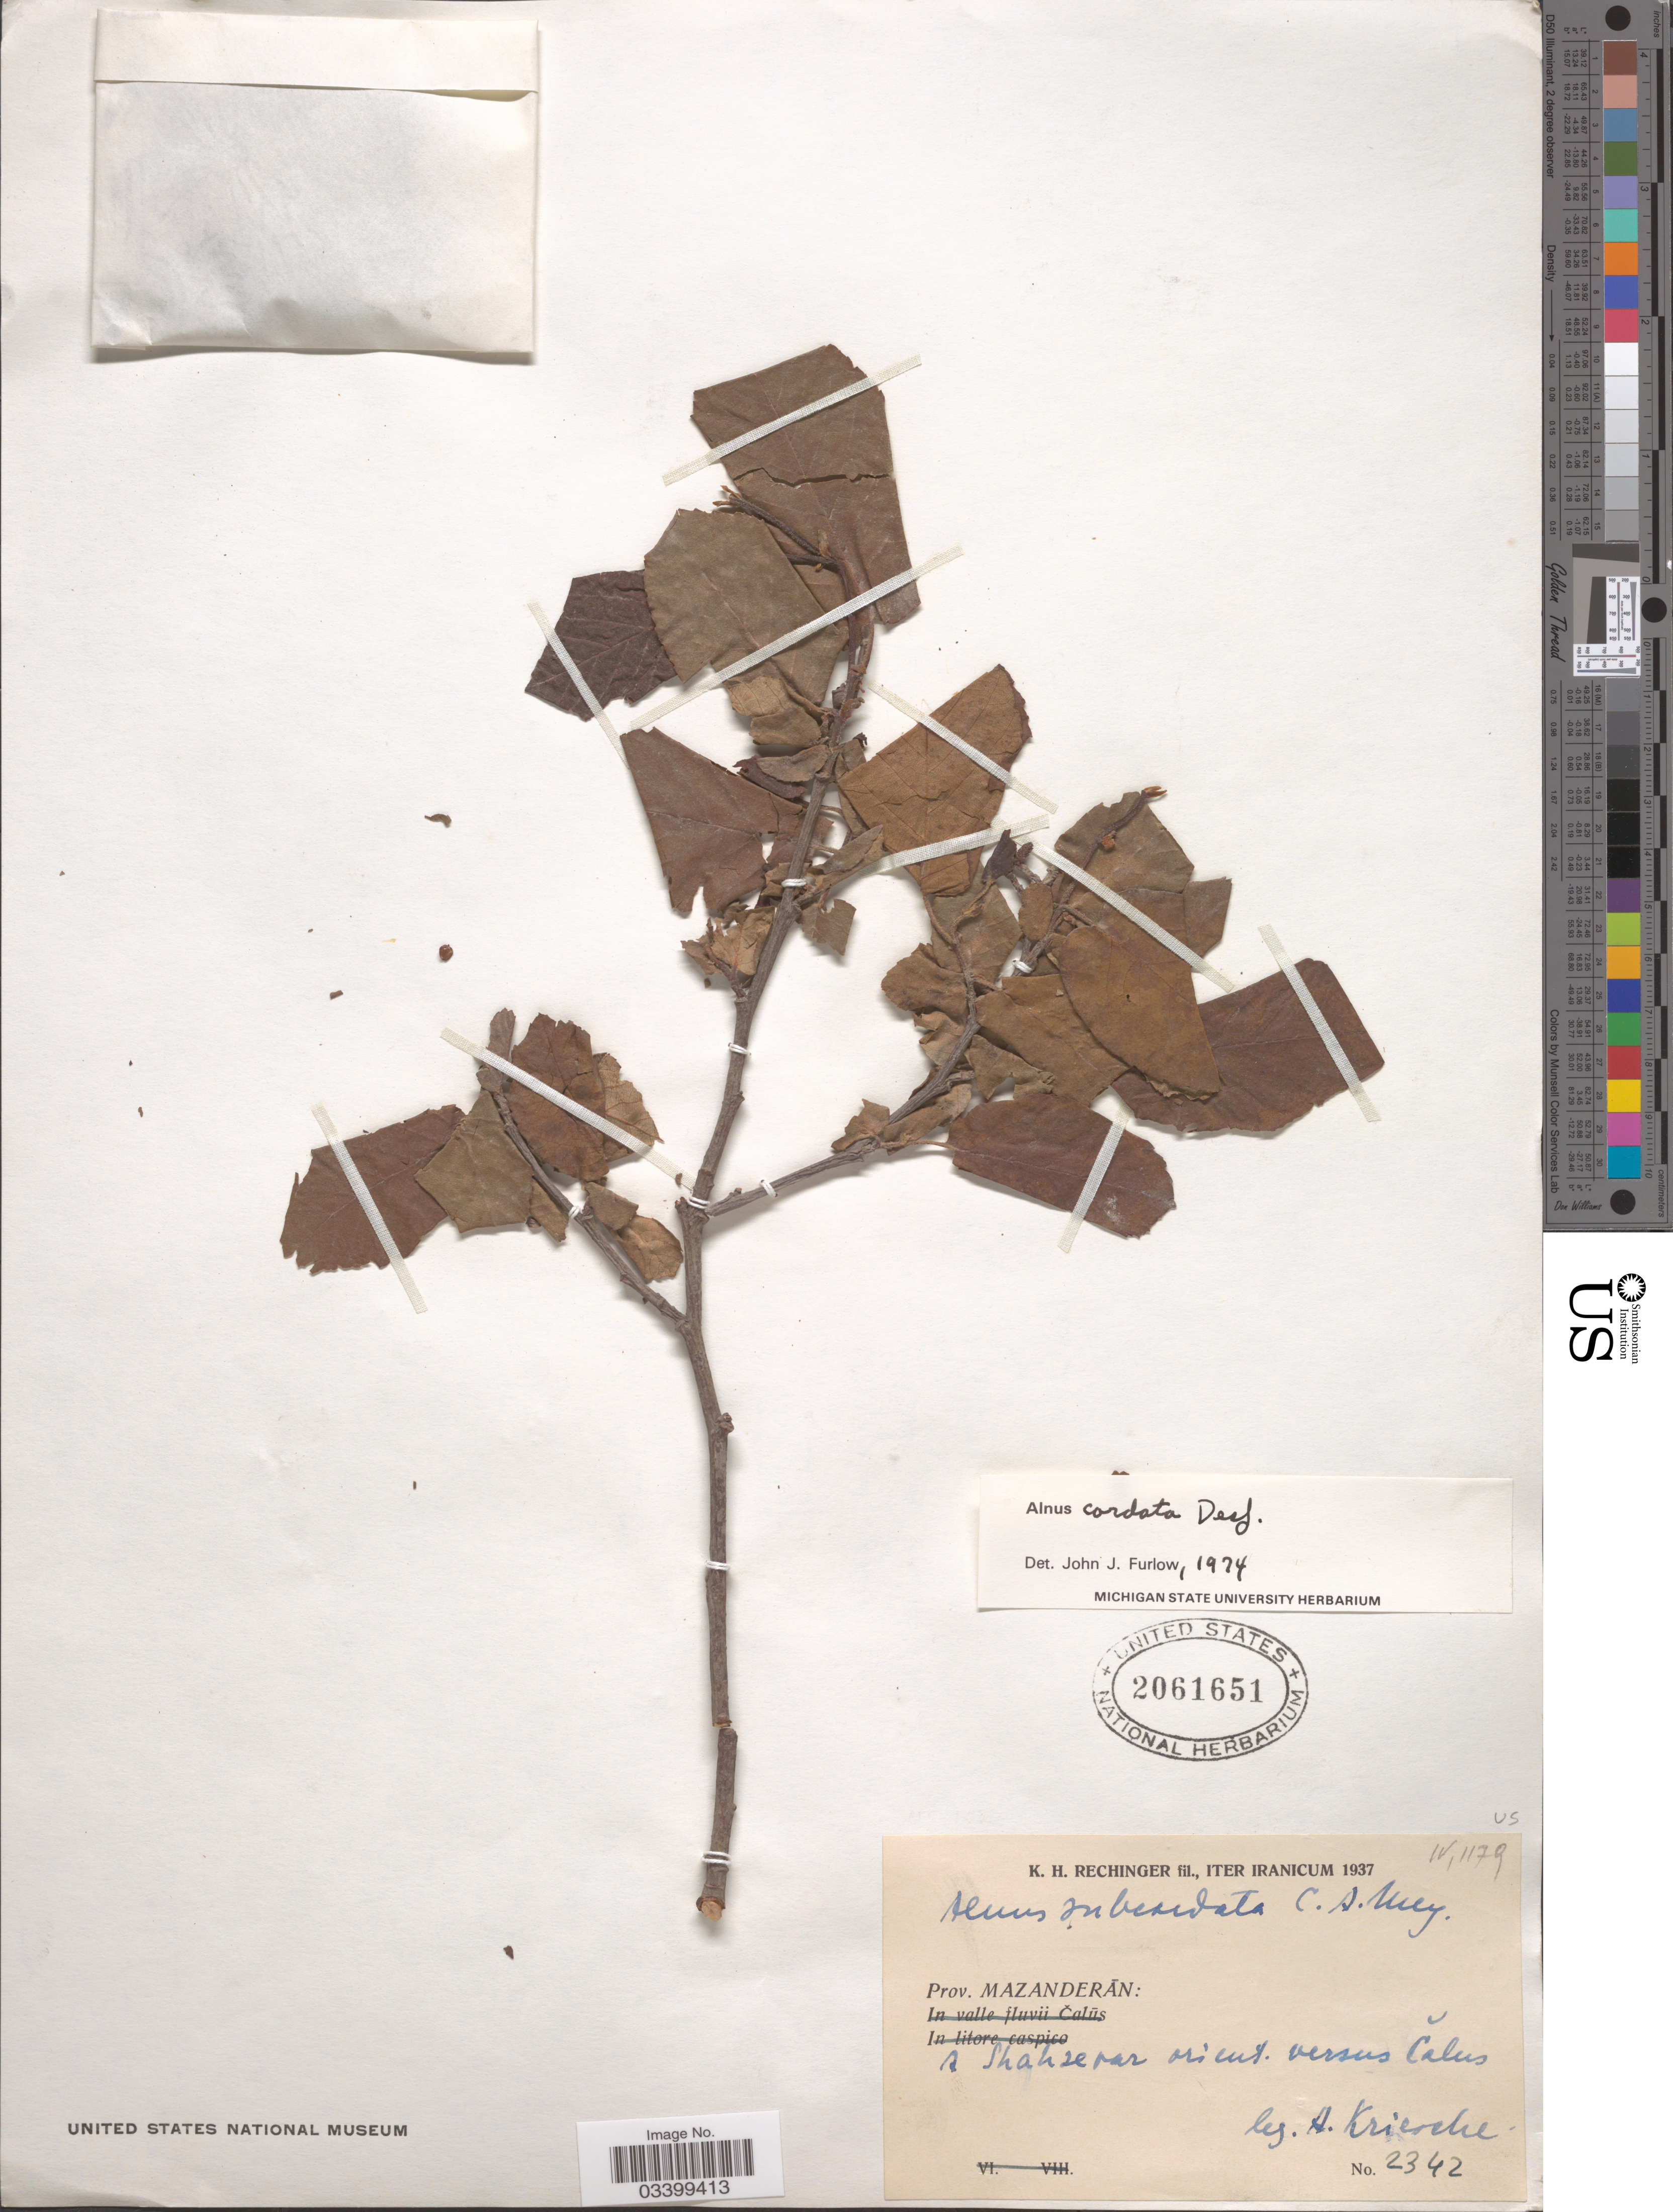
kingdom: Plantae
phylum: Tracheophyta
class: Magnoliopsida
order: Fagales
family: Betulaceae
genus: Alnus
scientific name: Alnus cordata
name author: (Loisel.) Duby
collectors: A. Kriesche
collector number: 2342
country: Iran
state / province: Mazandaran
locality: Prov. Mazanderā: R [interpreted] Shahzevar [interpreted] oricut. [interpreted] versus Calus.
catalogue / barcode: US 2061651